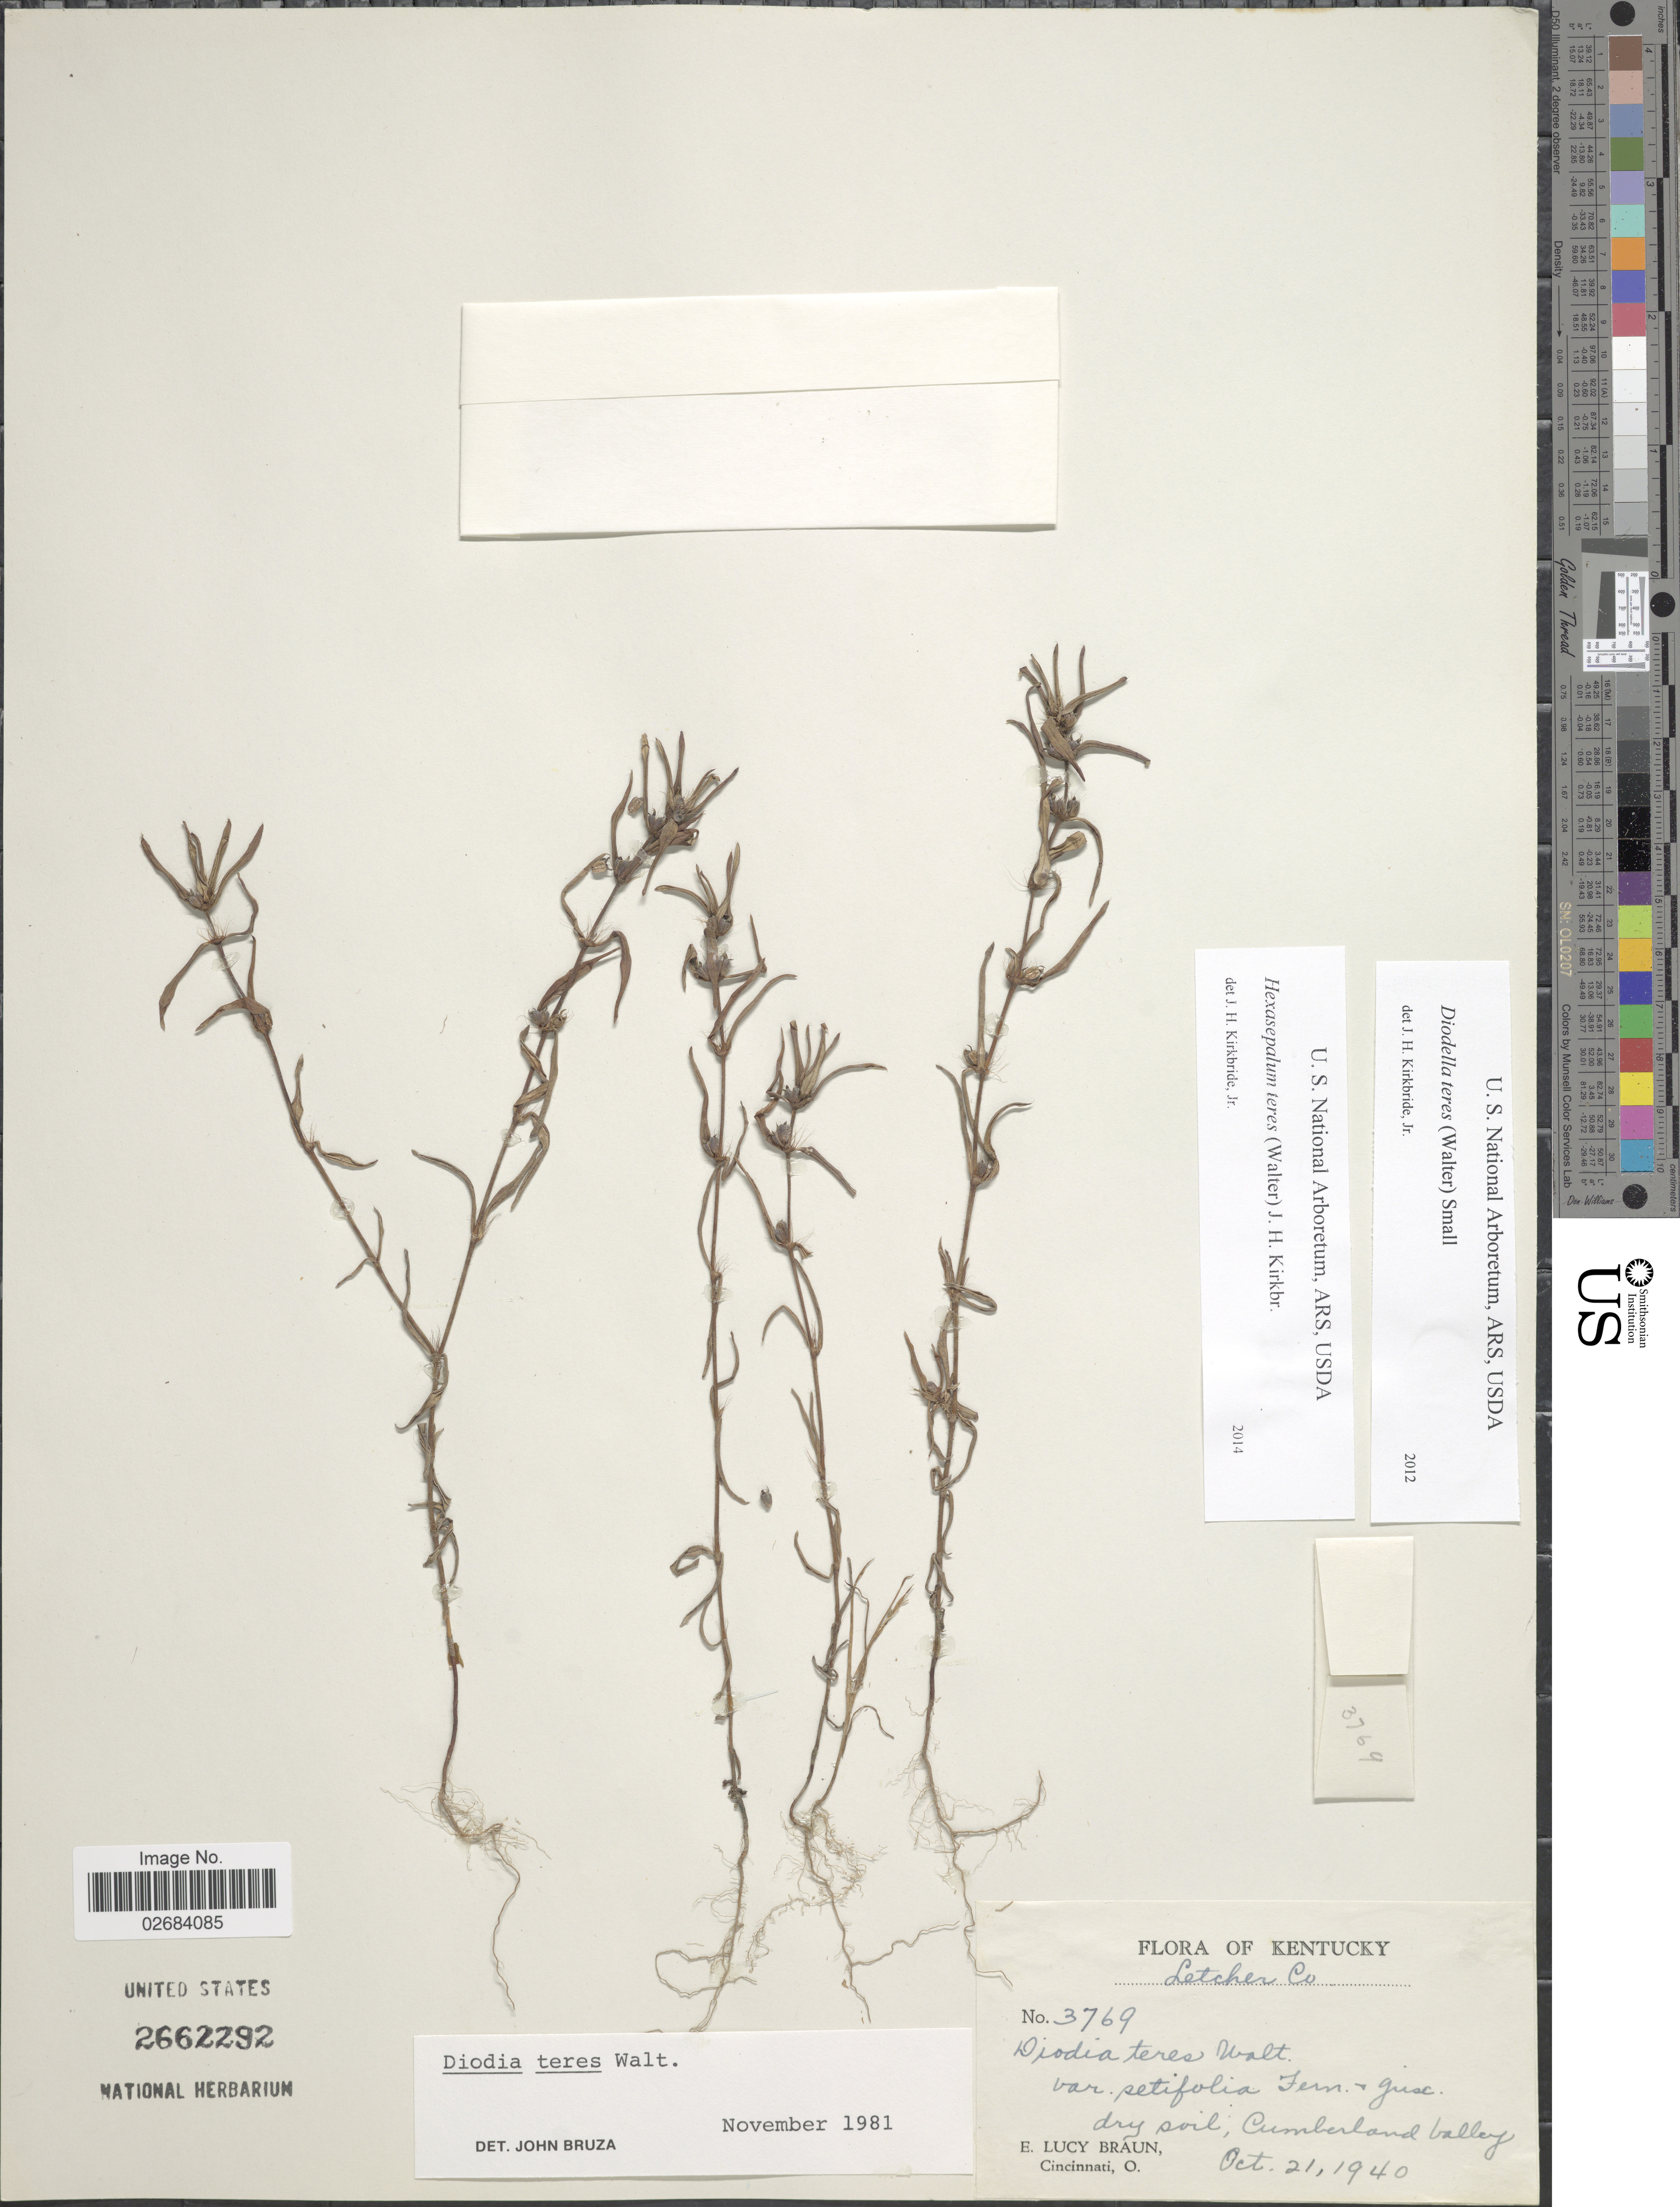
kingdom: Plantae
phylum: Tracheophyta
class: Magnoliopsida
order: Gentianales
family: Rubiaceae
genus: Diodia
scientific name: Diodia teres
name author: Walter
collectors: E. L. Braun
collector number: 3769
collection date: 1940-10-21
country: United States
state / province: Kentucky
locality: Letcher Co., Cumberland Valley.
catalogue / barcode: US 2662292